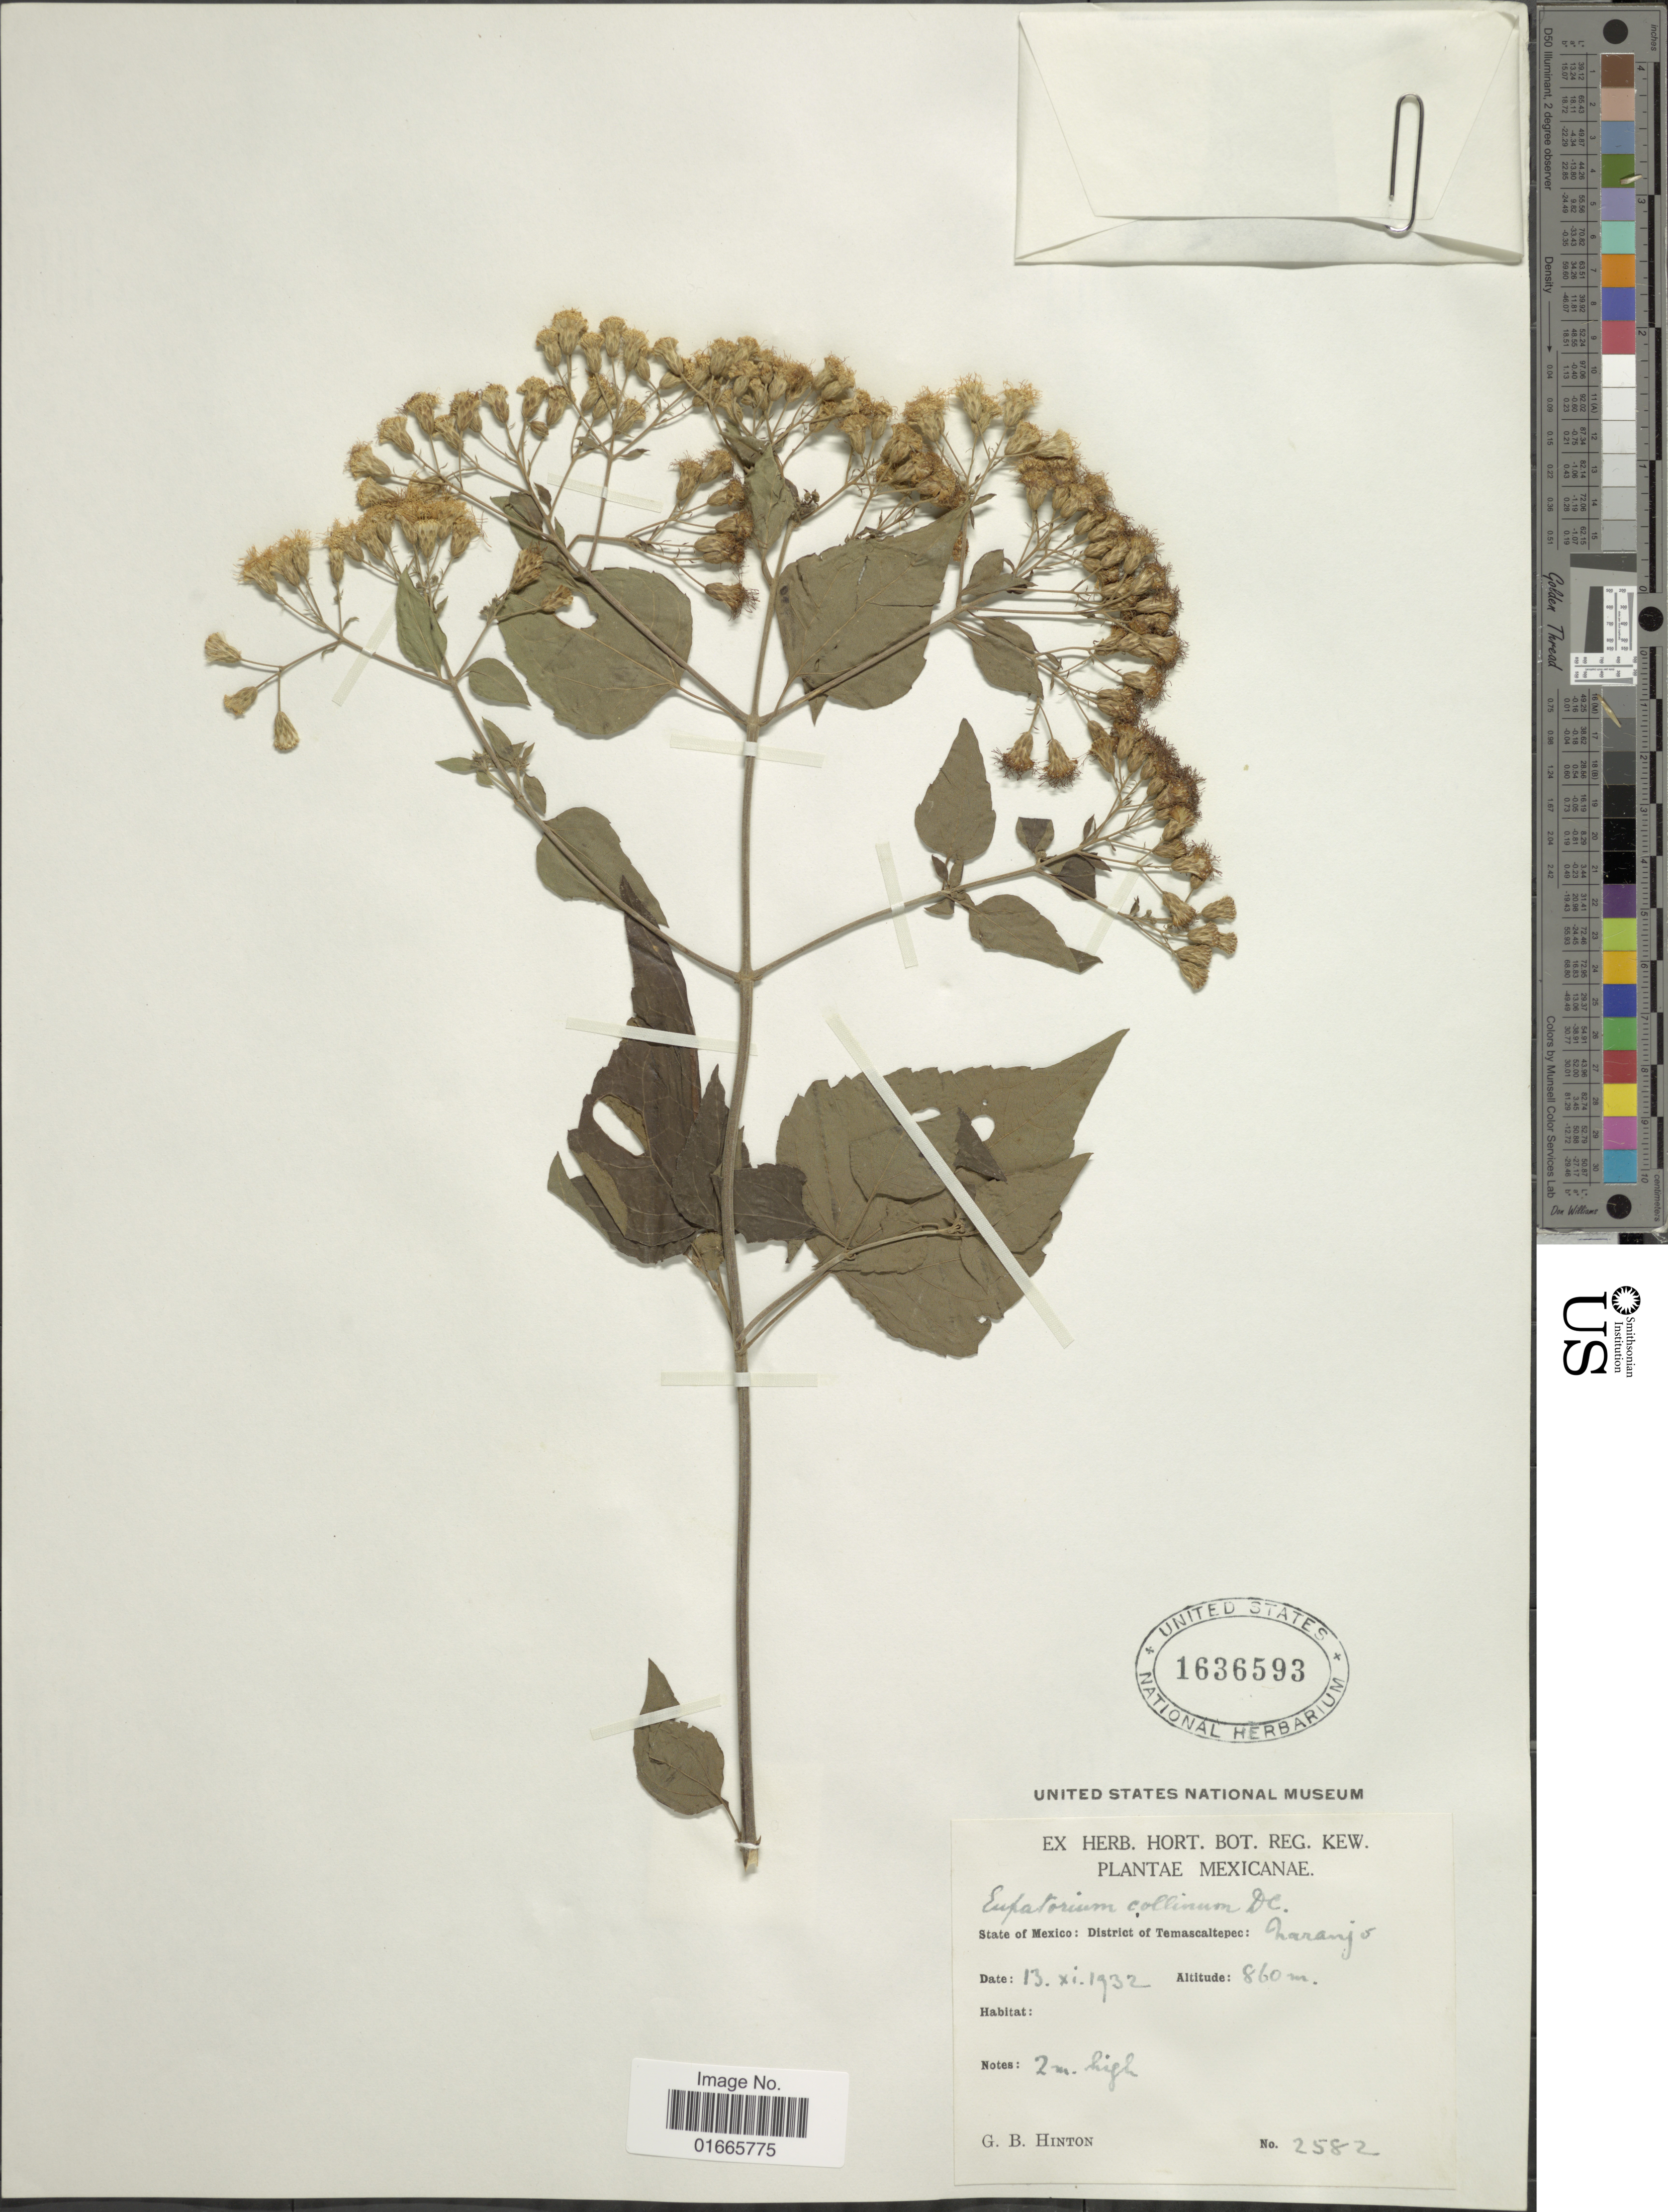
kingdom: Plantae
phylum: Tracheophyta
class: Magnoliopsida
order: Asterales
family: Asteraceae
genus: Chromolaena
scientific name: Chromolaena collina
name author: (DC.) R.M. King & H. Rob.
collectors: G. B. Hinton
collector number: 2582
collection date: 1932-11-13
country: Mexico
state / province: México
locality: Mexicanae, State of Mexico: District of Temascaltepec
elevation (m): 860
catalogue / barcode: US 1636593